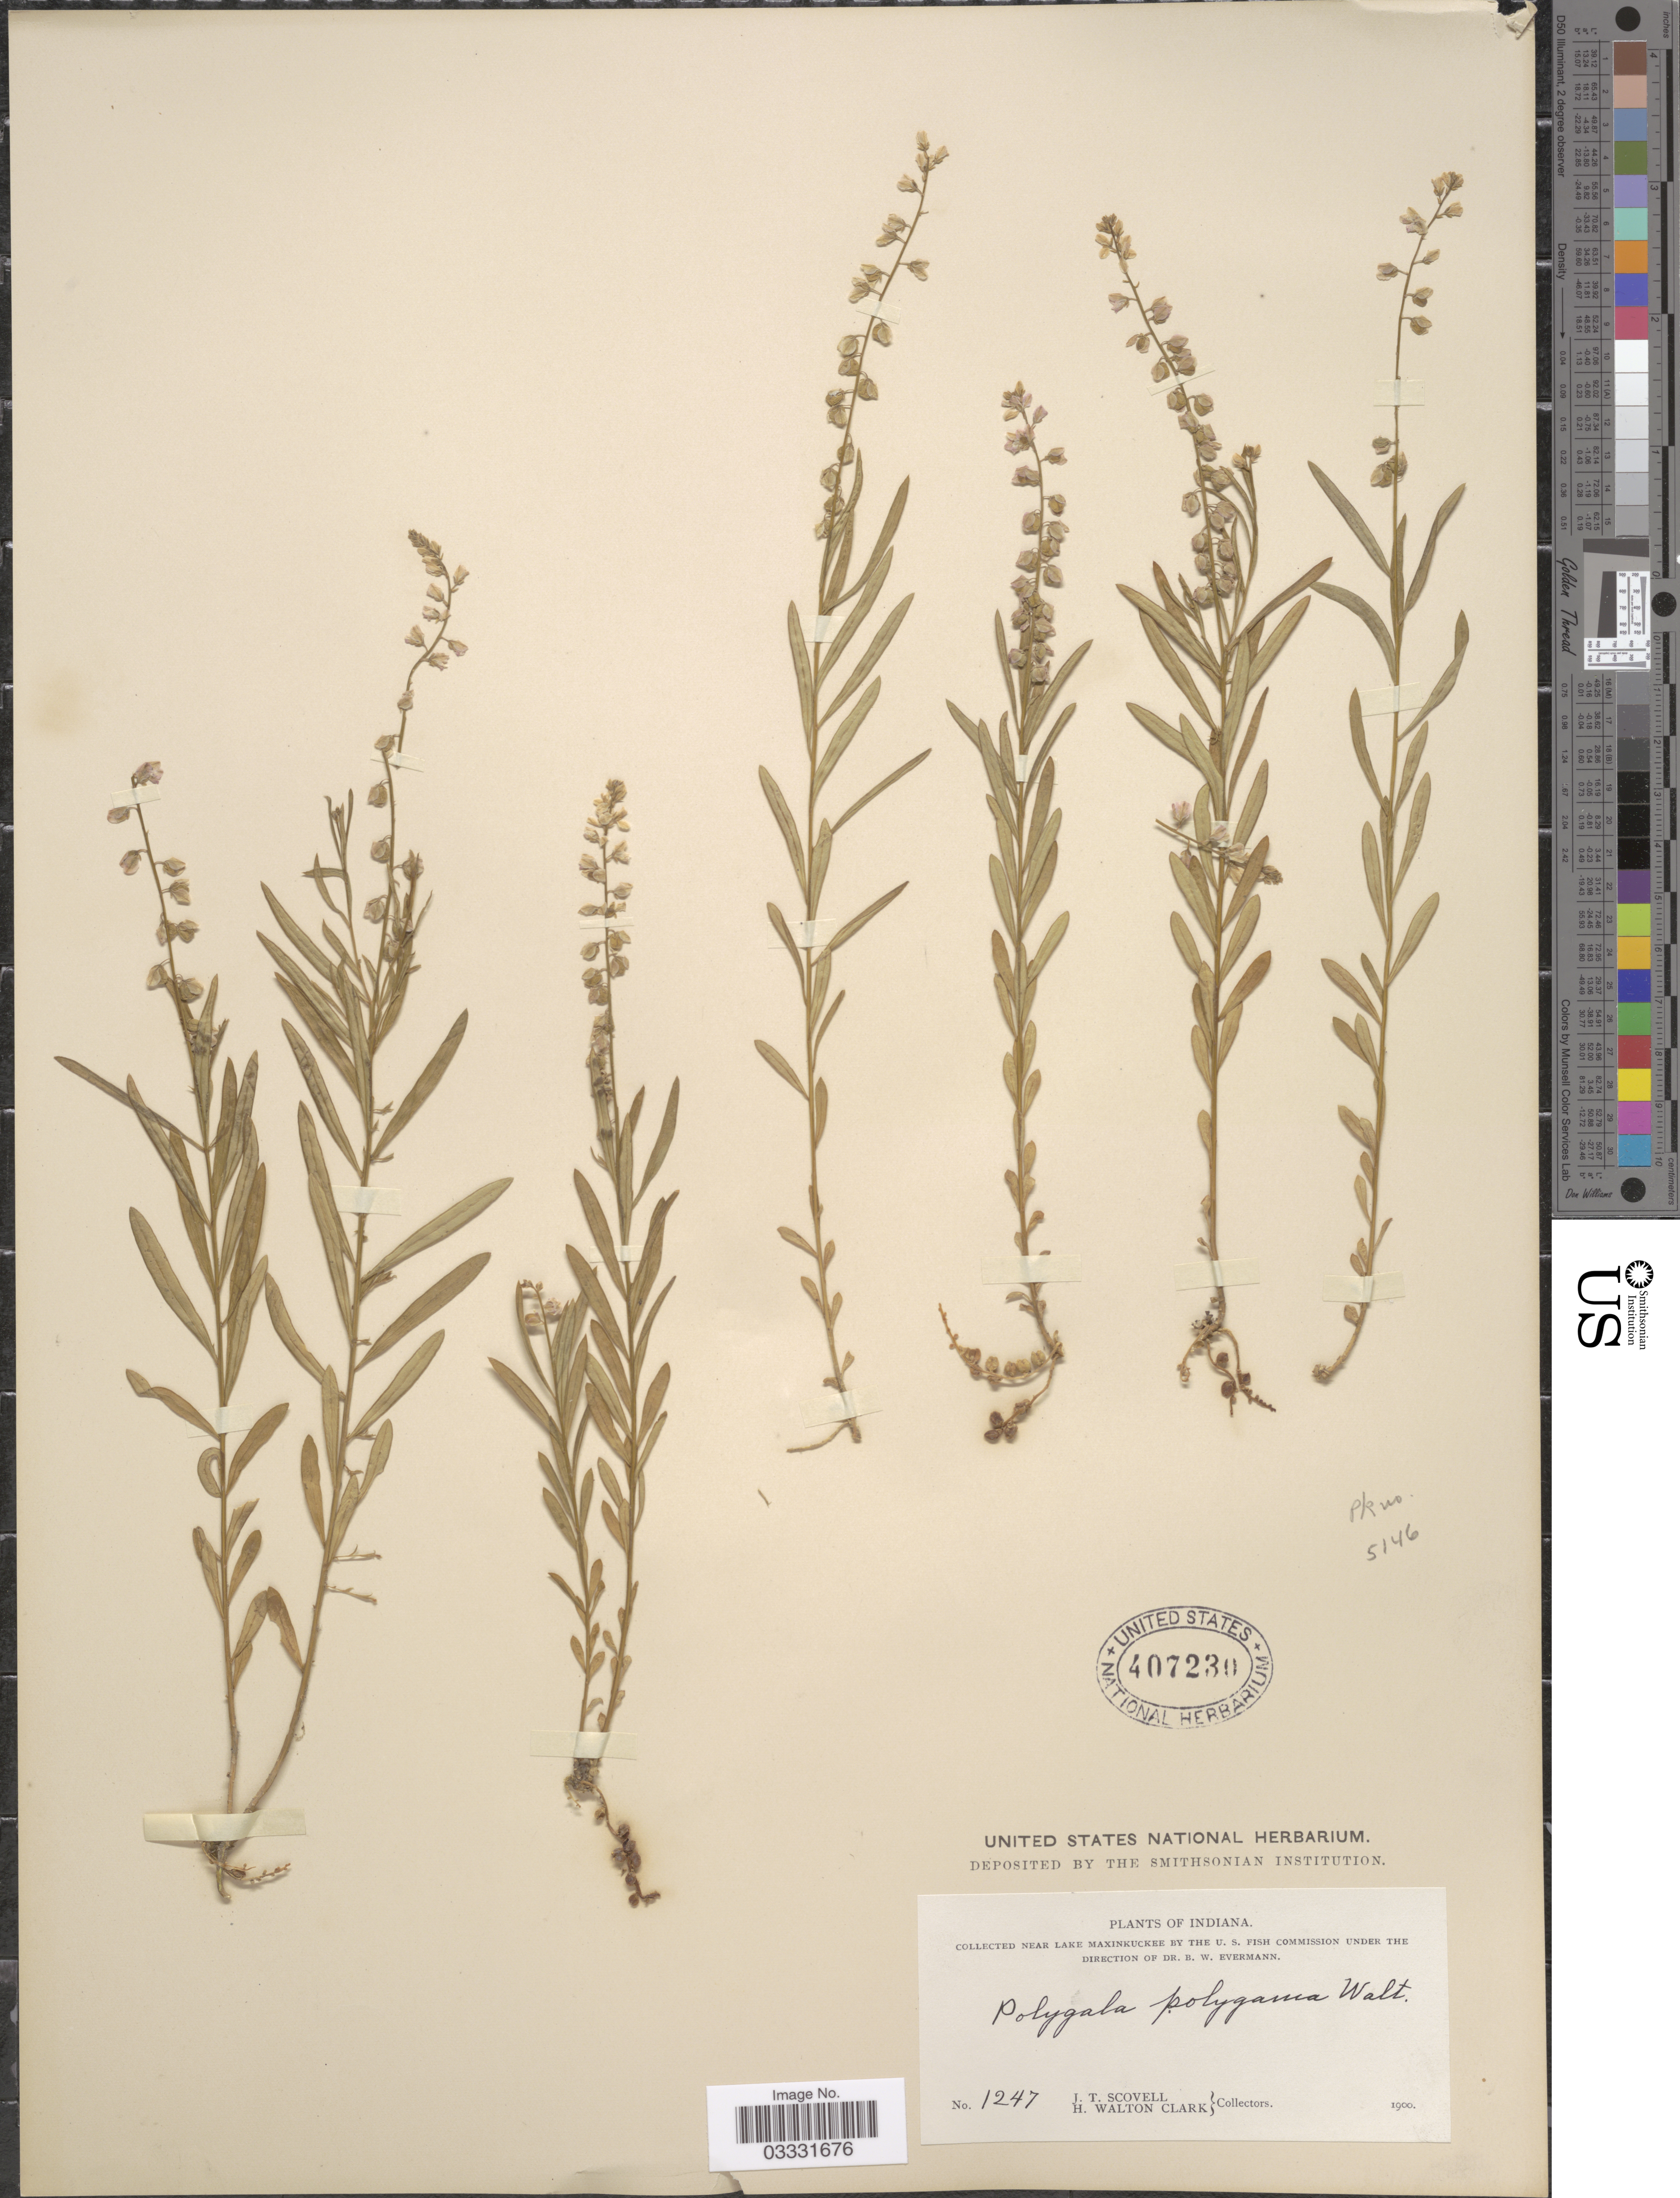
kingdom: Plantae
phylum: Tracheophyta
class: Magnoliopsida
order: Fabales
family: Polygalaceae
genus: Polygala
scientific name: Polygala polygama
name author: Walter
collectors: J. T. Scovell & H. W. Clark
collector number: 1247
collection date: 1900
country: United States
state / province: Indiana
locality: Near Lake Maxinkuckee.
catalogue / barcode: US 407230